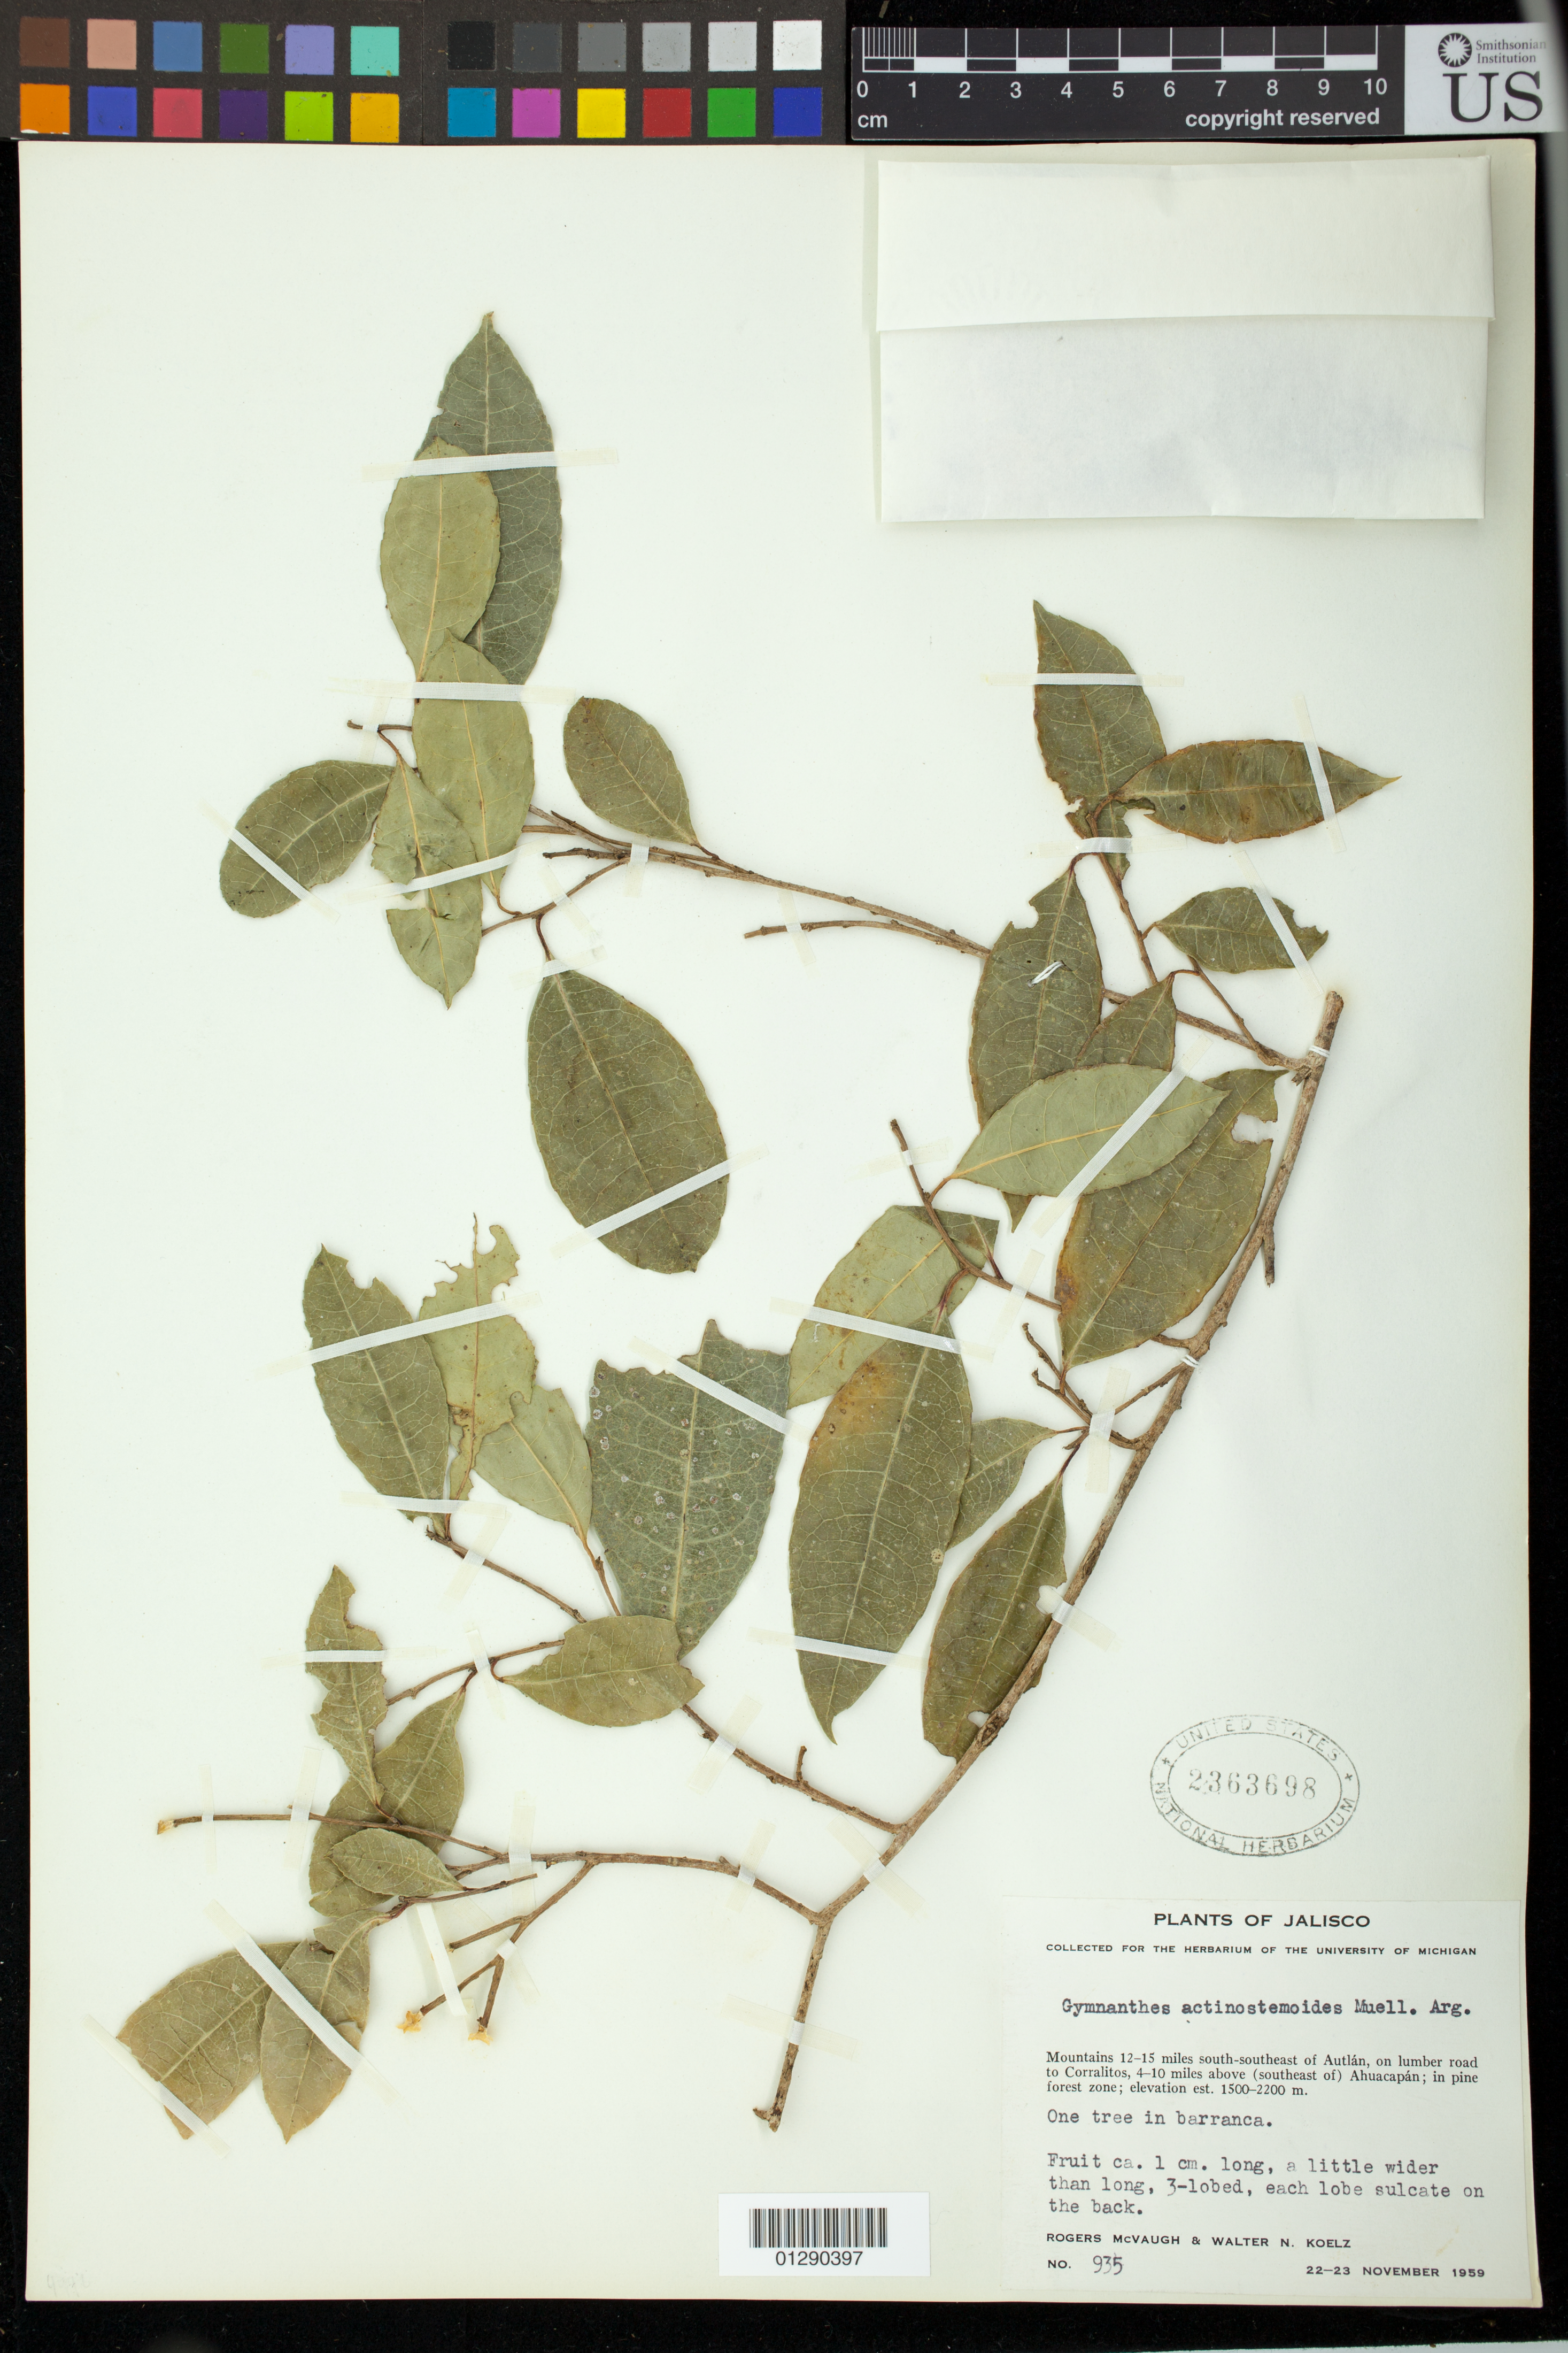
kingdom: Plantae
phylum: Tracheophyta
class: Magnoliopsida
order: Malpighiales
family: Euphorbiaceae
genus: Gymnanthes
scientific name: Gymnanthes lucida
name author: Sw.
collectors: R. McVaugh & W. N. Koelz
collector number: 935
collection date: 1959-11-22/1959-11-23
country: Mexico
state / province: Jalisco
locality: Mountains 12-15 miles south-southease of Autlan, on lumber road to Corralitos, 4-10 miles above (southeast of) Ahuacapan, in pine forest zone.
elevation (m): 1500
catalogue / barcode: US 2363698